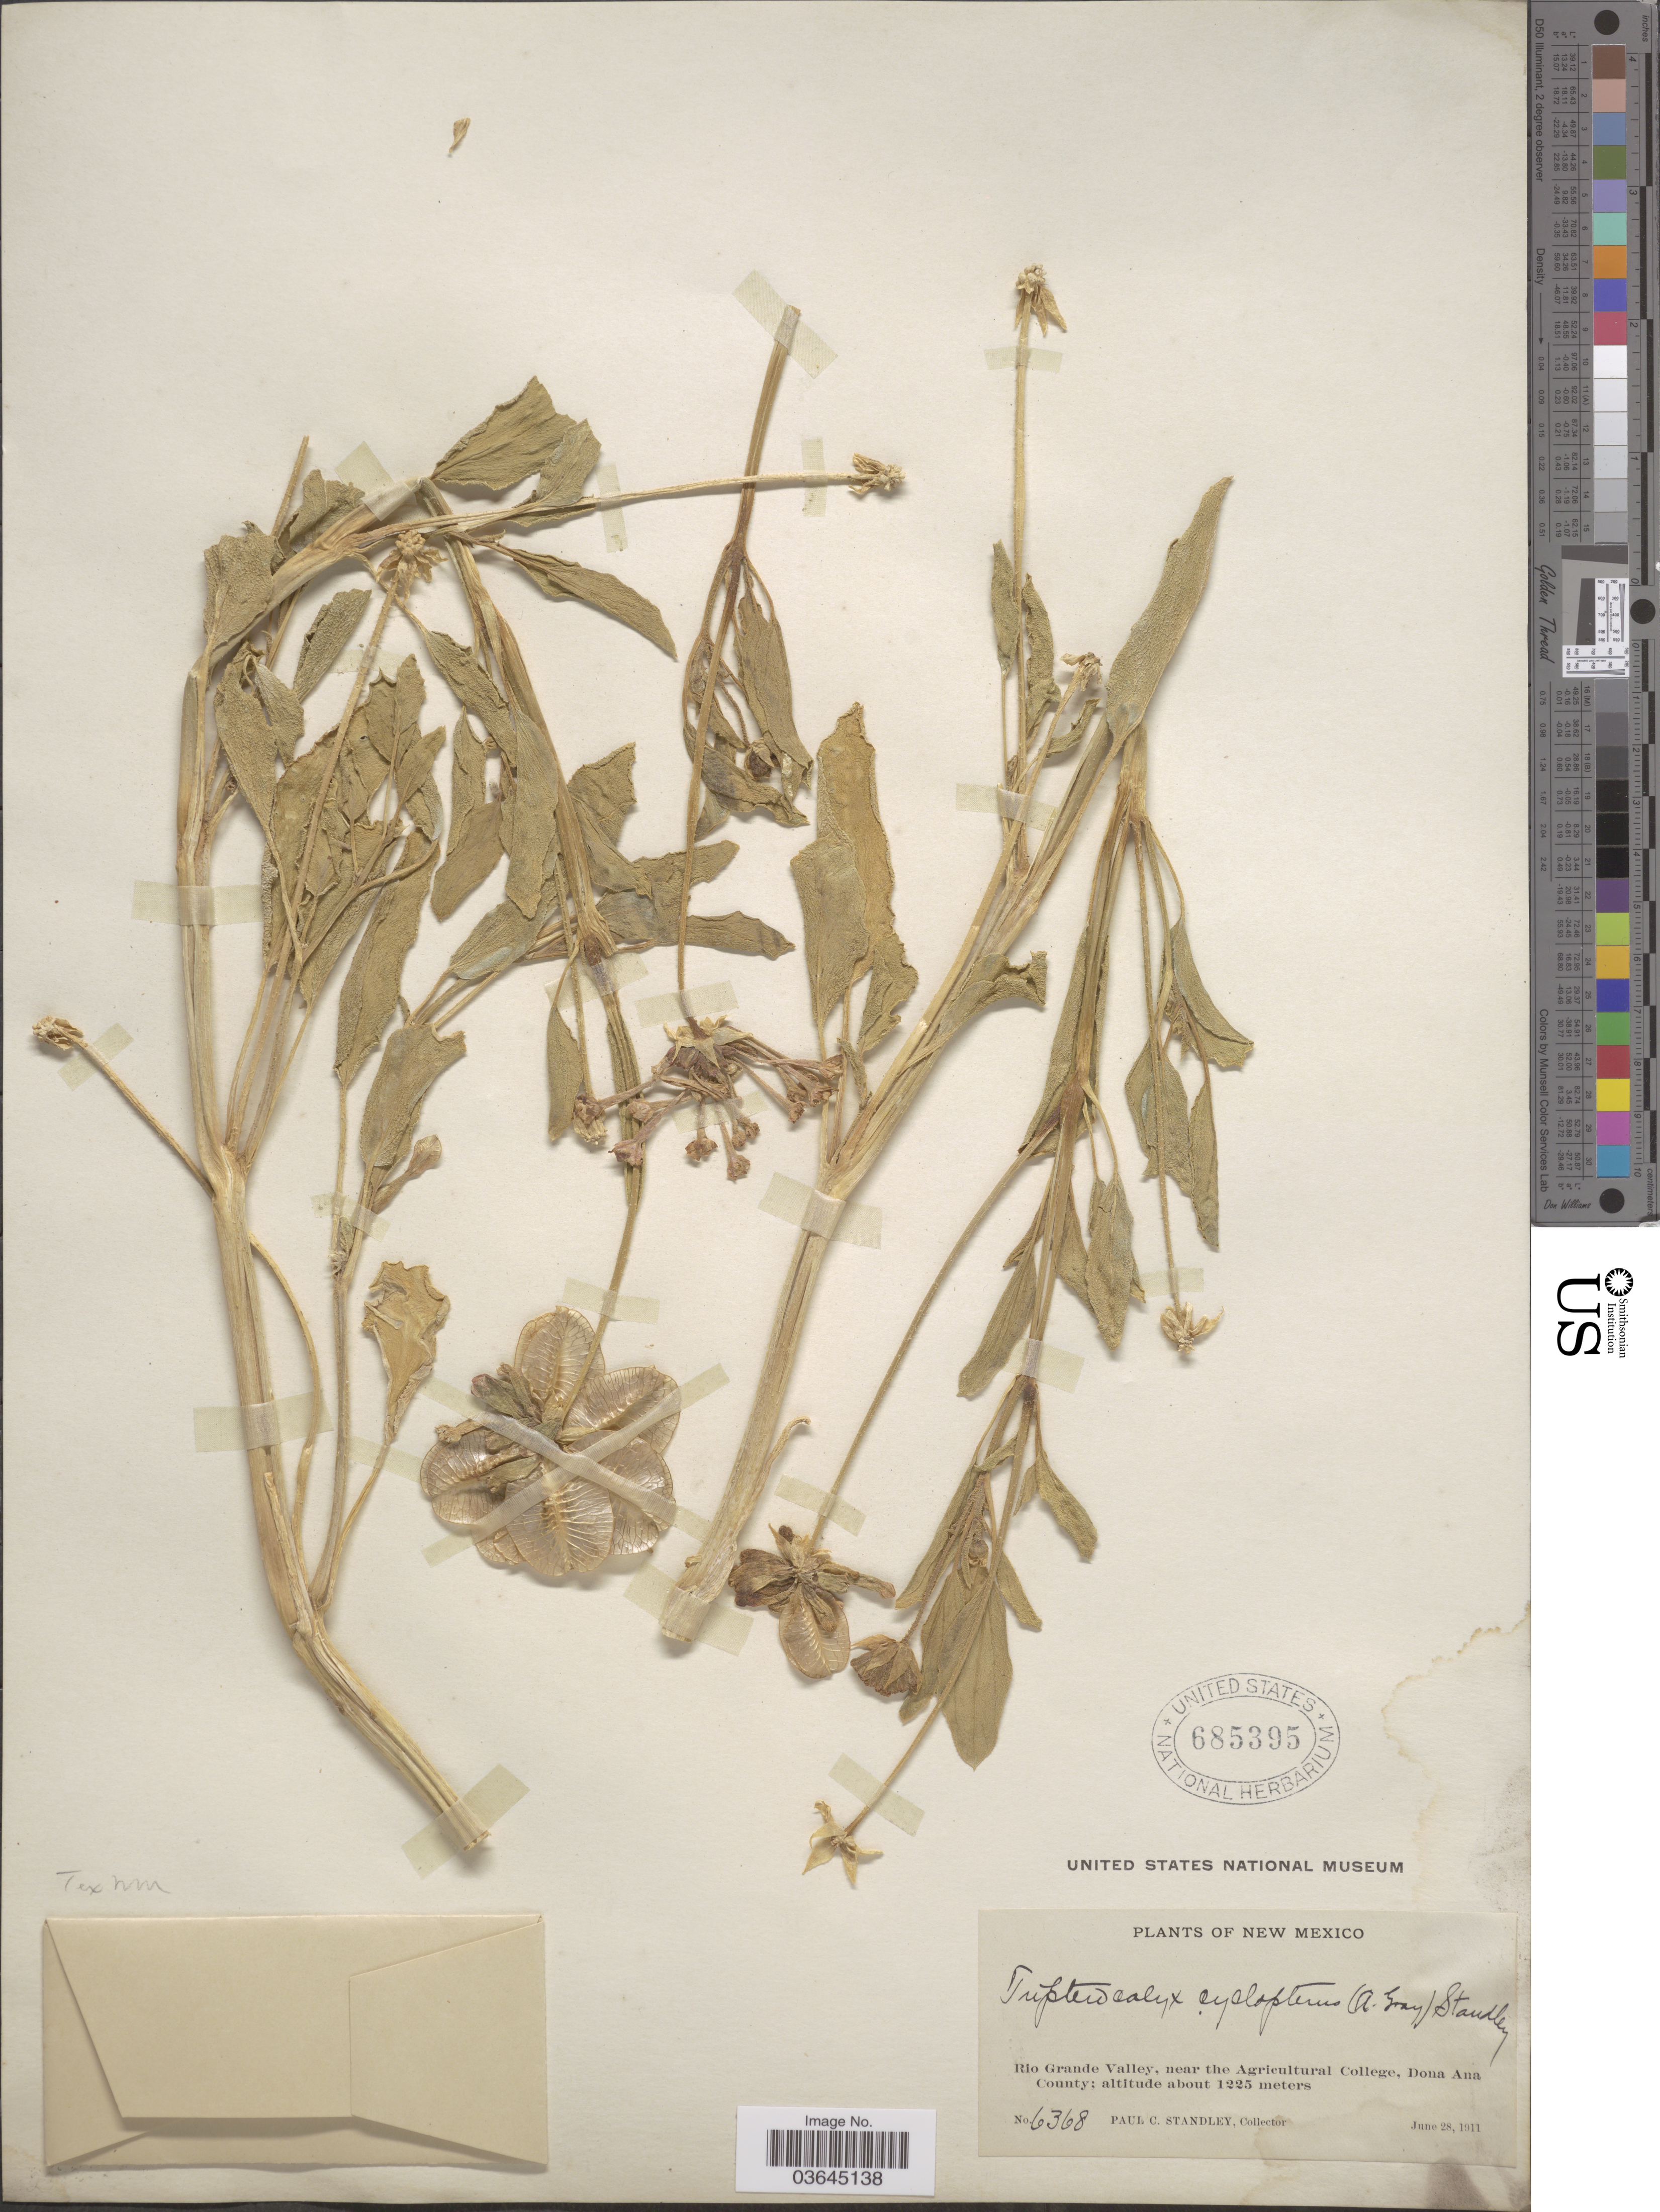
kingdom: Plantae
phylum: Tracheophyta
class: Magnoliopsida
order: Caryophyllales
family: Nyctaginaceae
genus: Tripterocalyx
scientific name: Tripterocalyx carneus var. carneus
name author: (Greene) L.A. Galloway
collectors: P. C. Standley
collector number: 6368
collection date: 1911-06-28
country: United States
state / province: New Mexico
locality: Rio Grande Valley, near the Agricultural College, Dona Ana County.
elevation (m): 1225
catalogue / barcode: US 685395